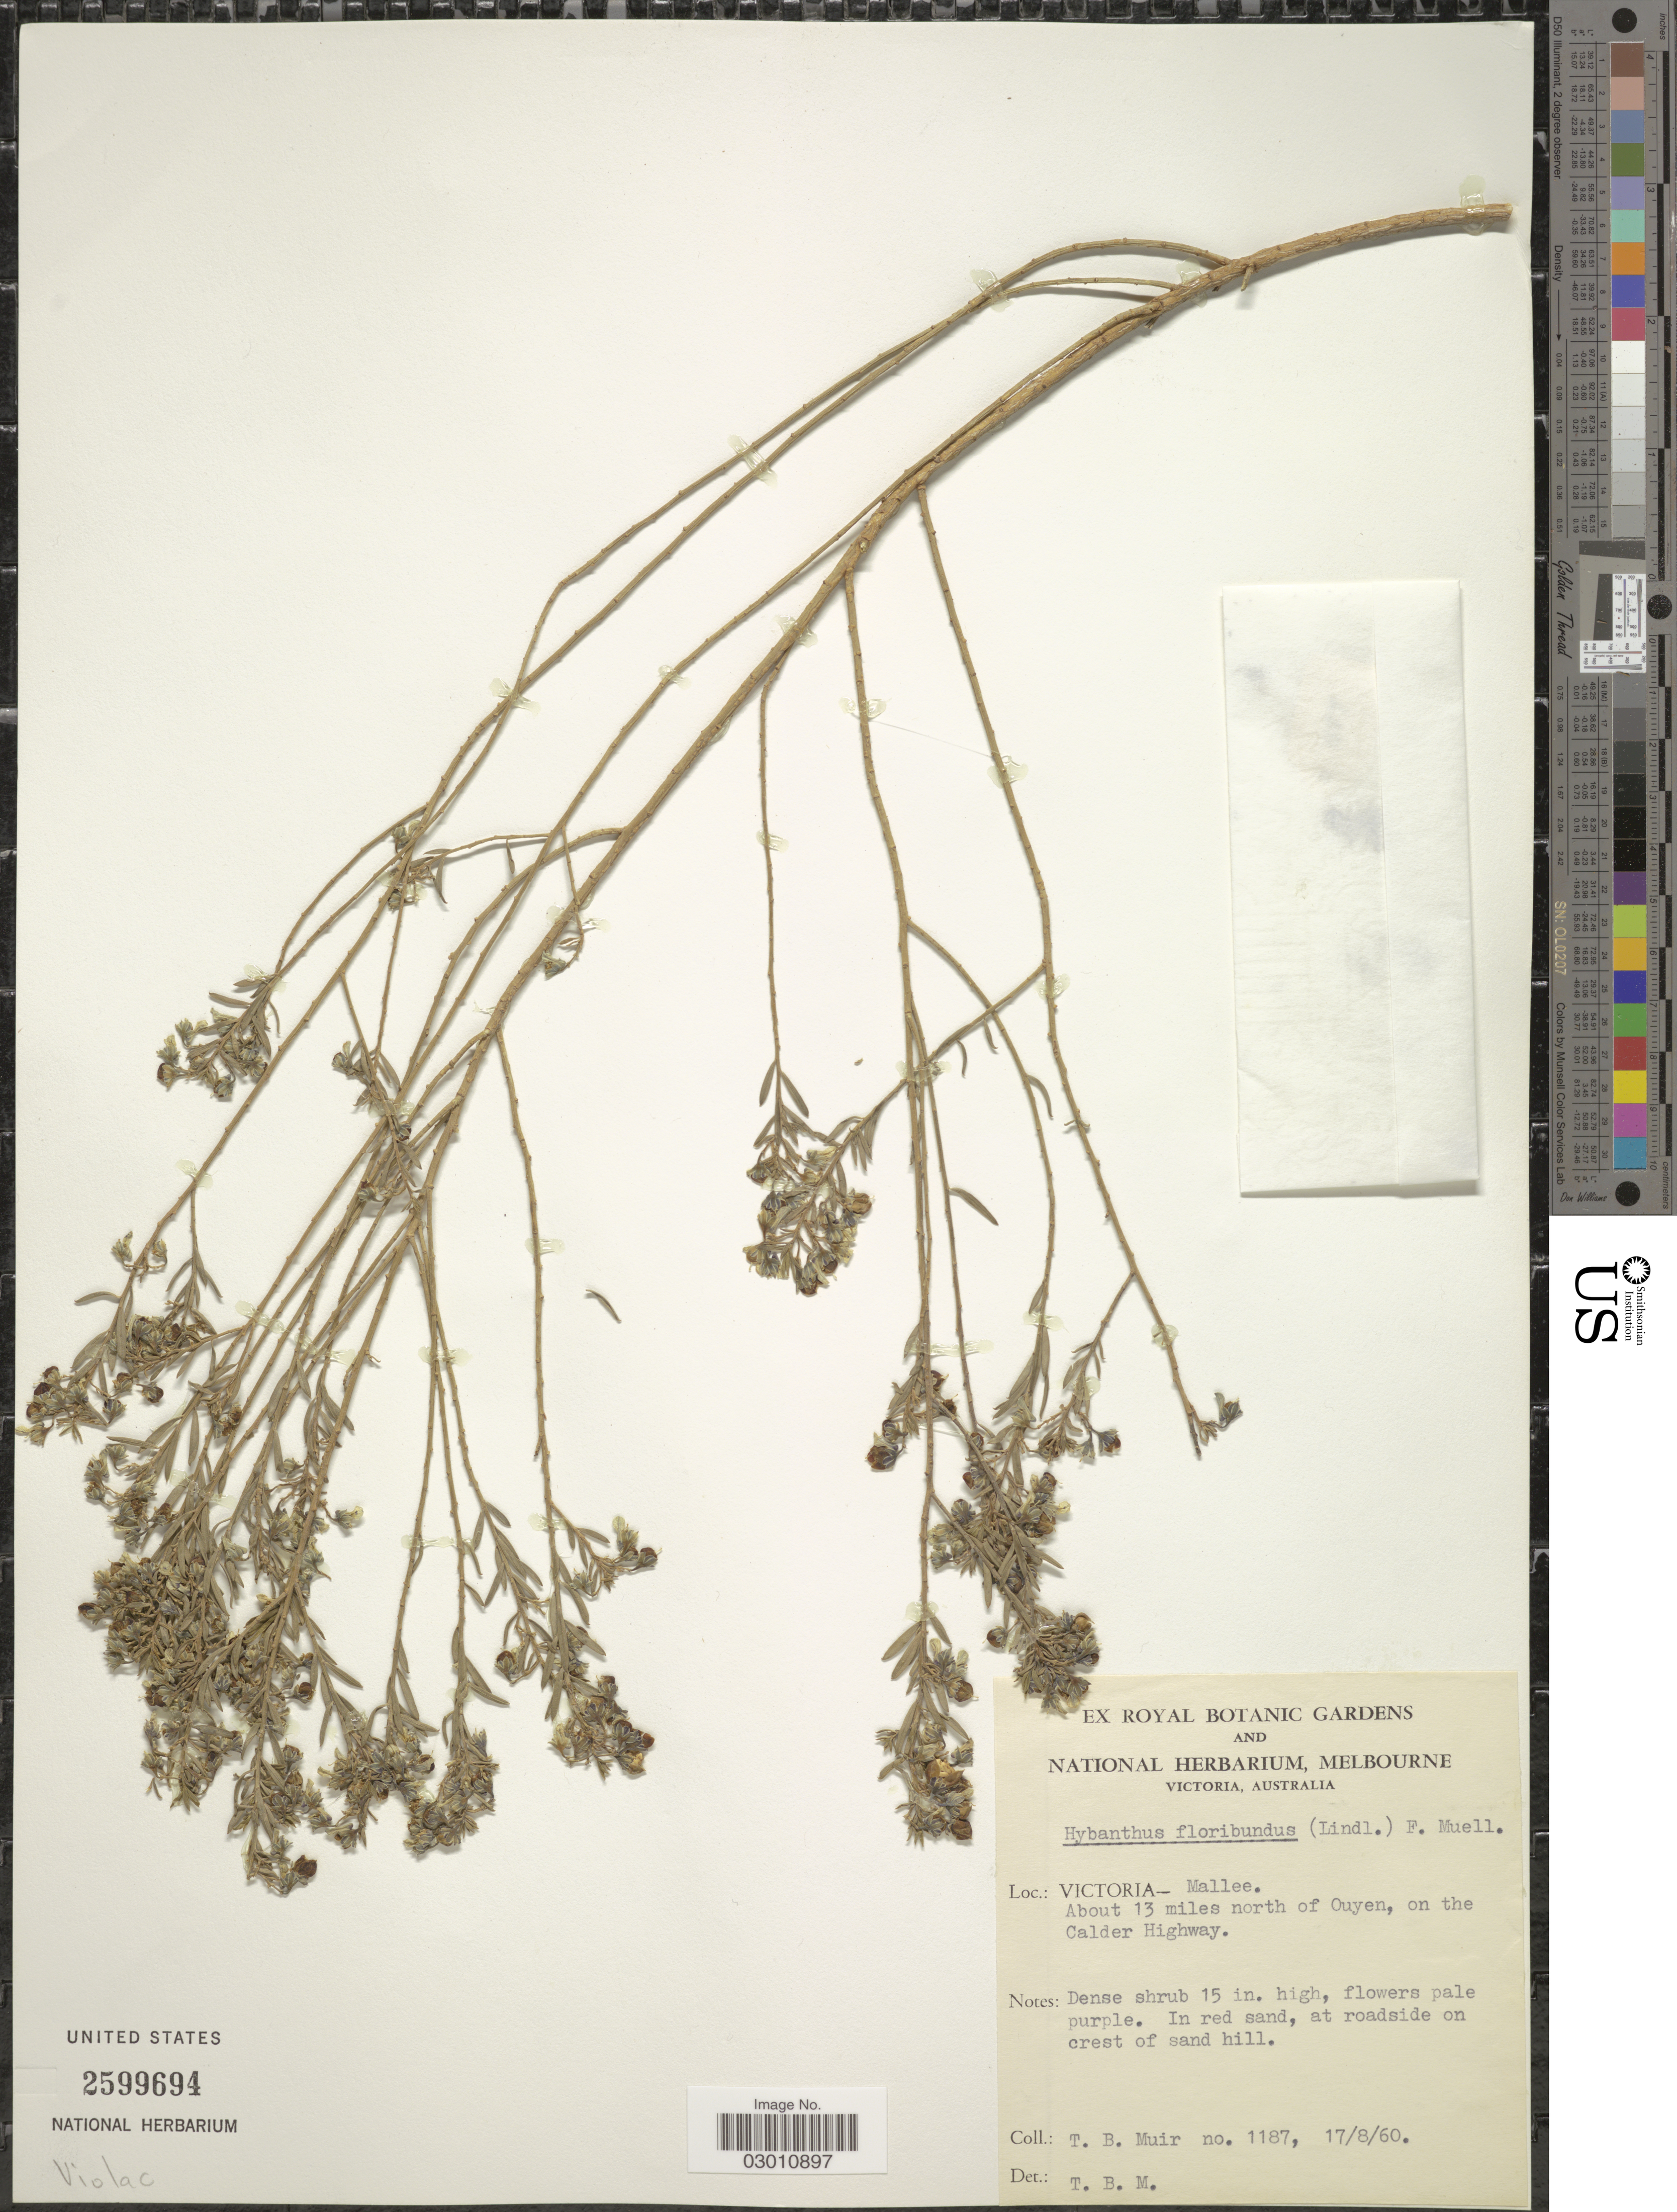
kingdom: Plantae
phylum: Tracheophyta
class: Magnoliopsida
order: Malpighiales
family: Violaceae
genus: Pigea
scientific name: Pigea floribunda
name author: Lindl.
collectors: T. Muir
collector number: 1187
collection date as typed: Transcribed d/m/y: 17/8/60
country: Australia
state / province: Victoria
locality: Victoria. Mallee. About 13 miles north of Ouyen, on the Calder Highway.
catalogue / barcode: US 2599694